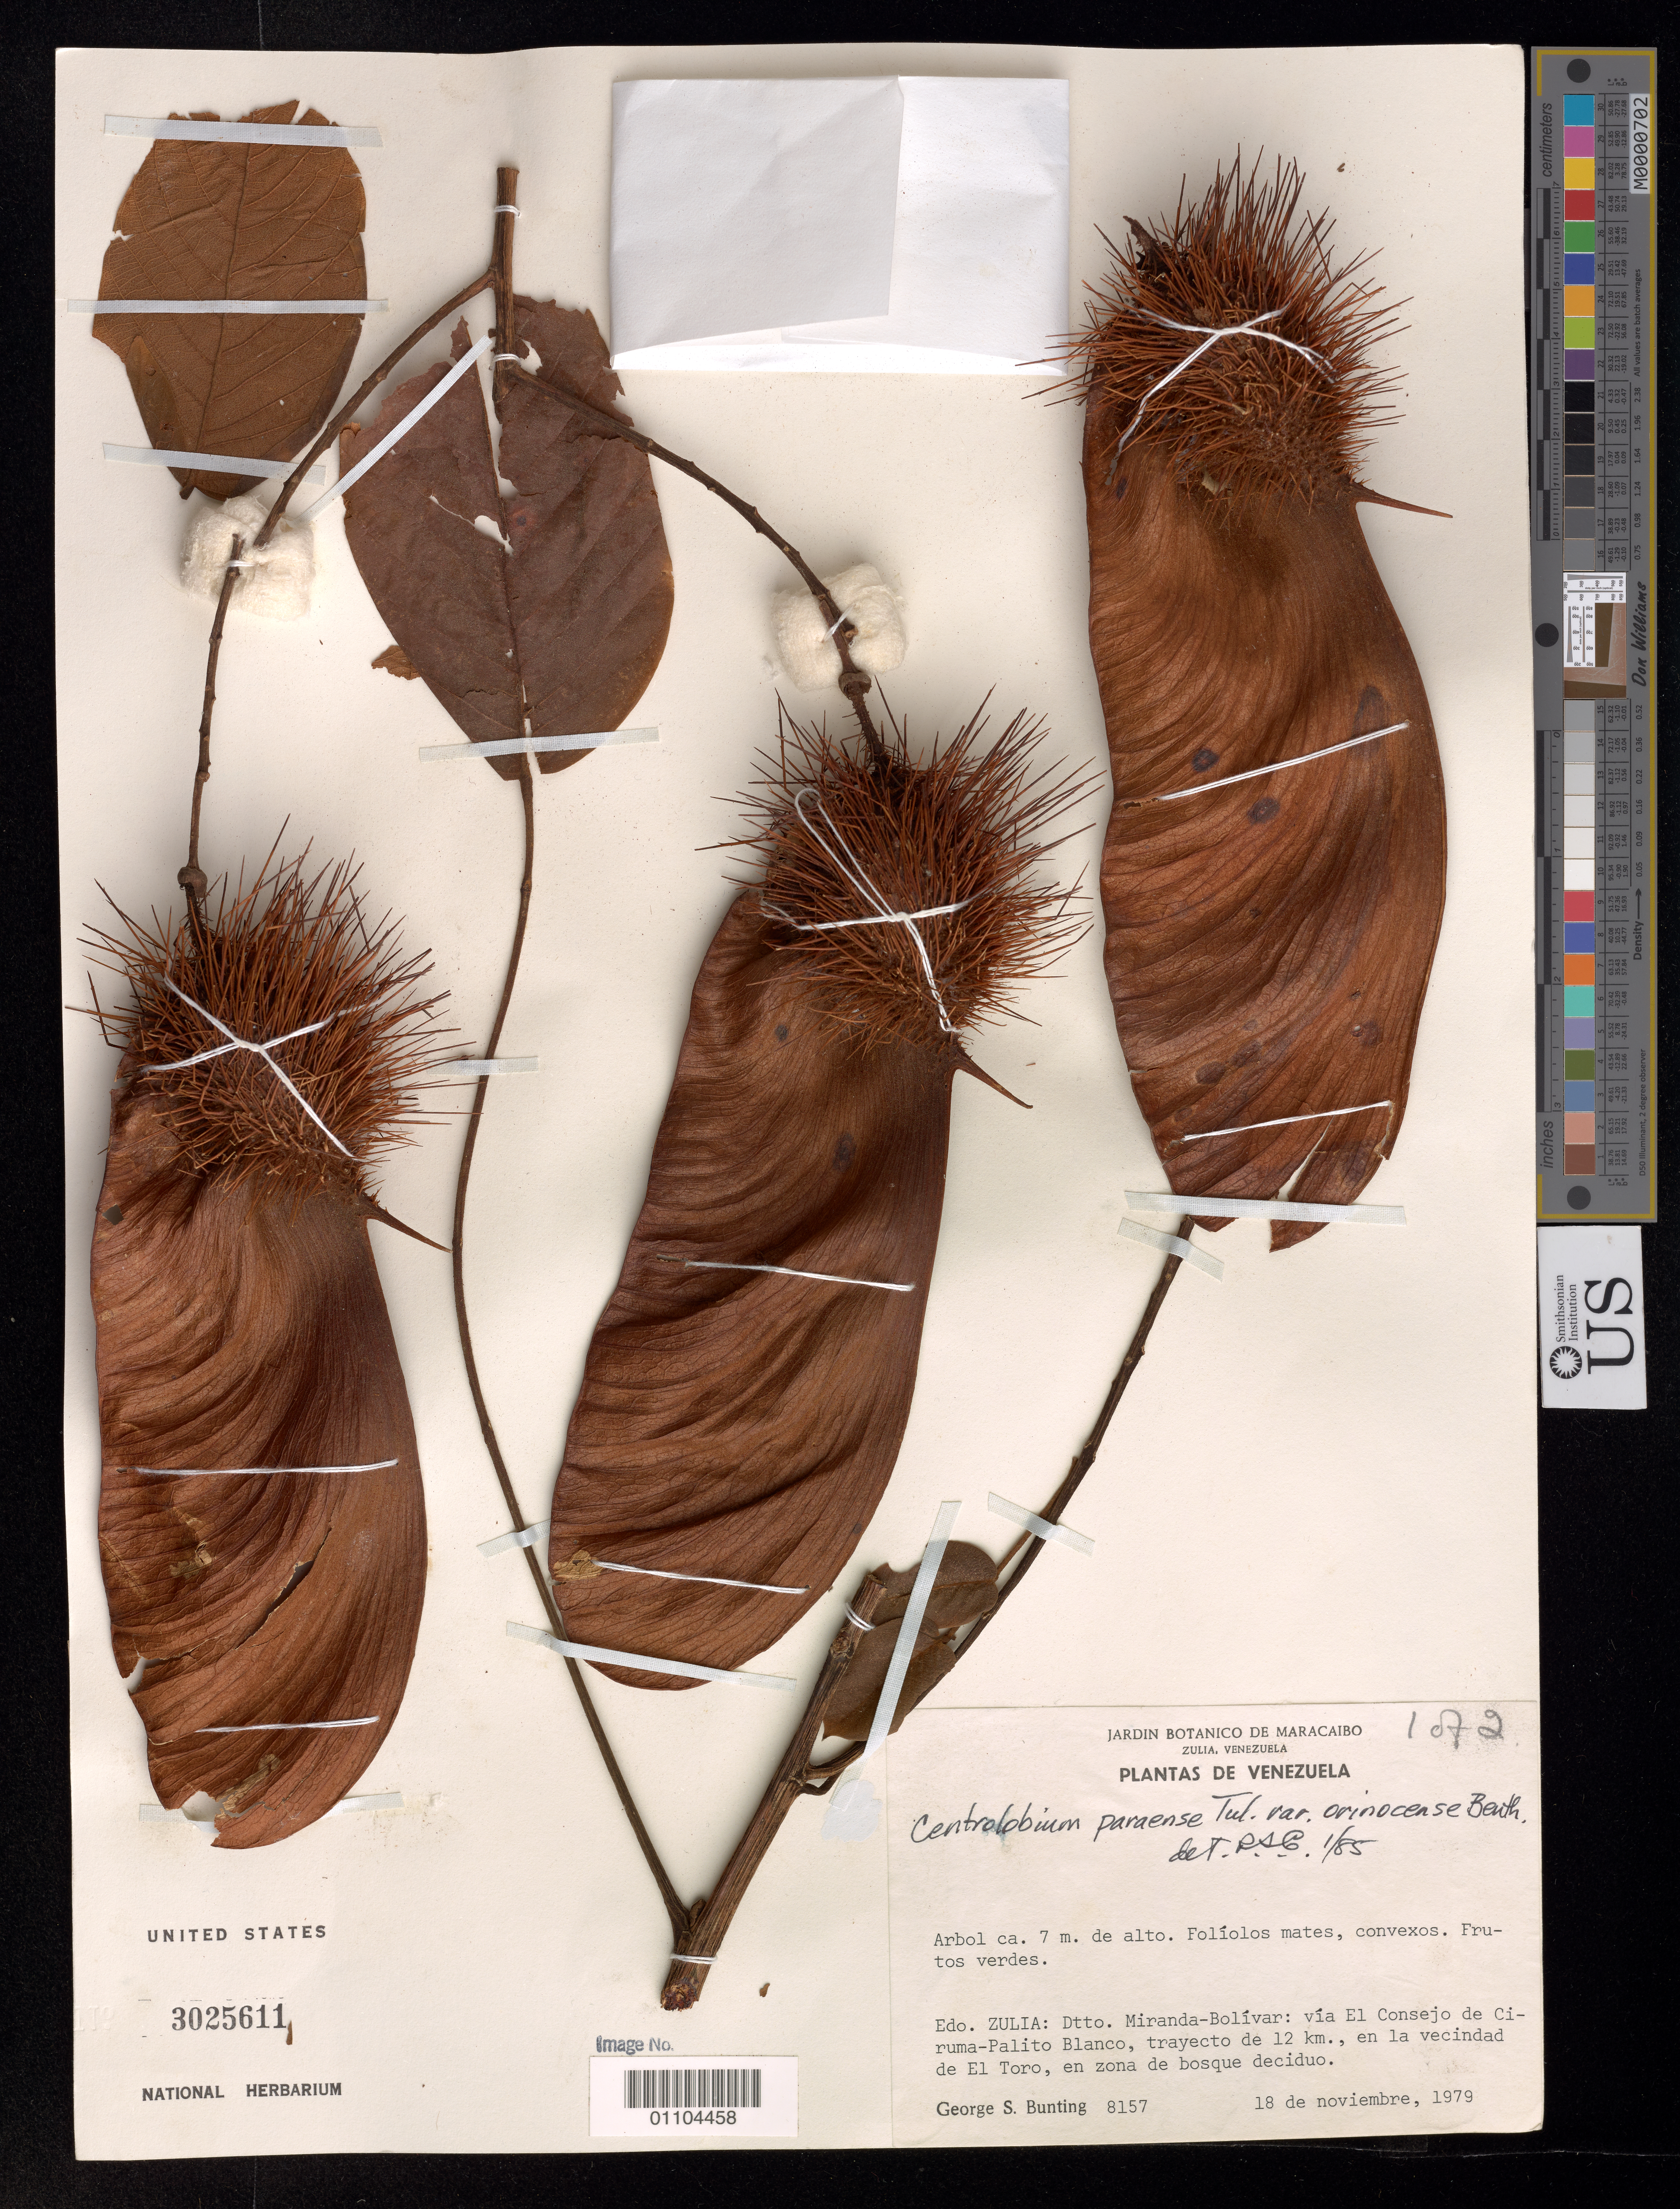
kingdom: Plantae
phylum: Tracheophyta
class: Magnoliopsida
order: Fabales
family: Fabaceae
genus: Centrolobium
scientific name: Centrolobium paraense var. orinocense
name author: Benth.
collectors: G. S. Bunting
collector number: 8157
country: Venezuela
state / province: Zulia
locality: Dtto. Miranda-Bolivar, via El Consejo de Ciruma-PalitoBlanco, en vecindad de El Toro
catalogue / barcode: US 3025611